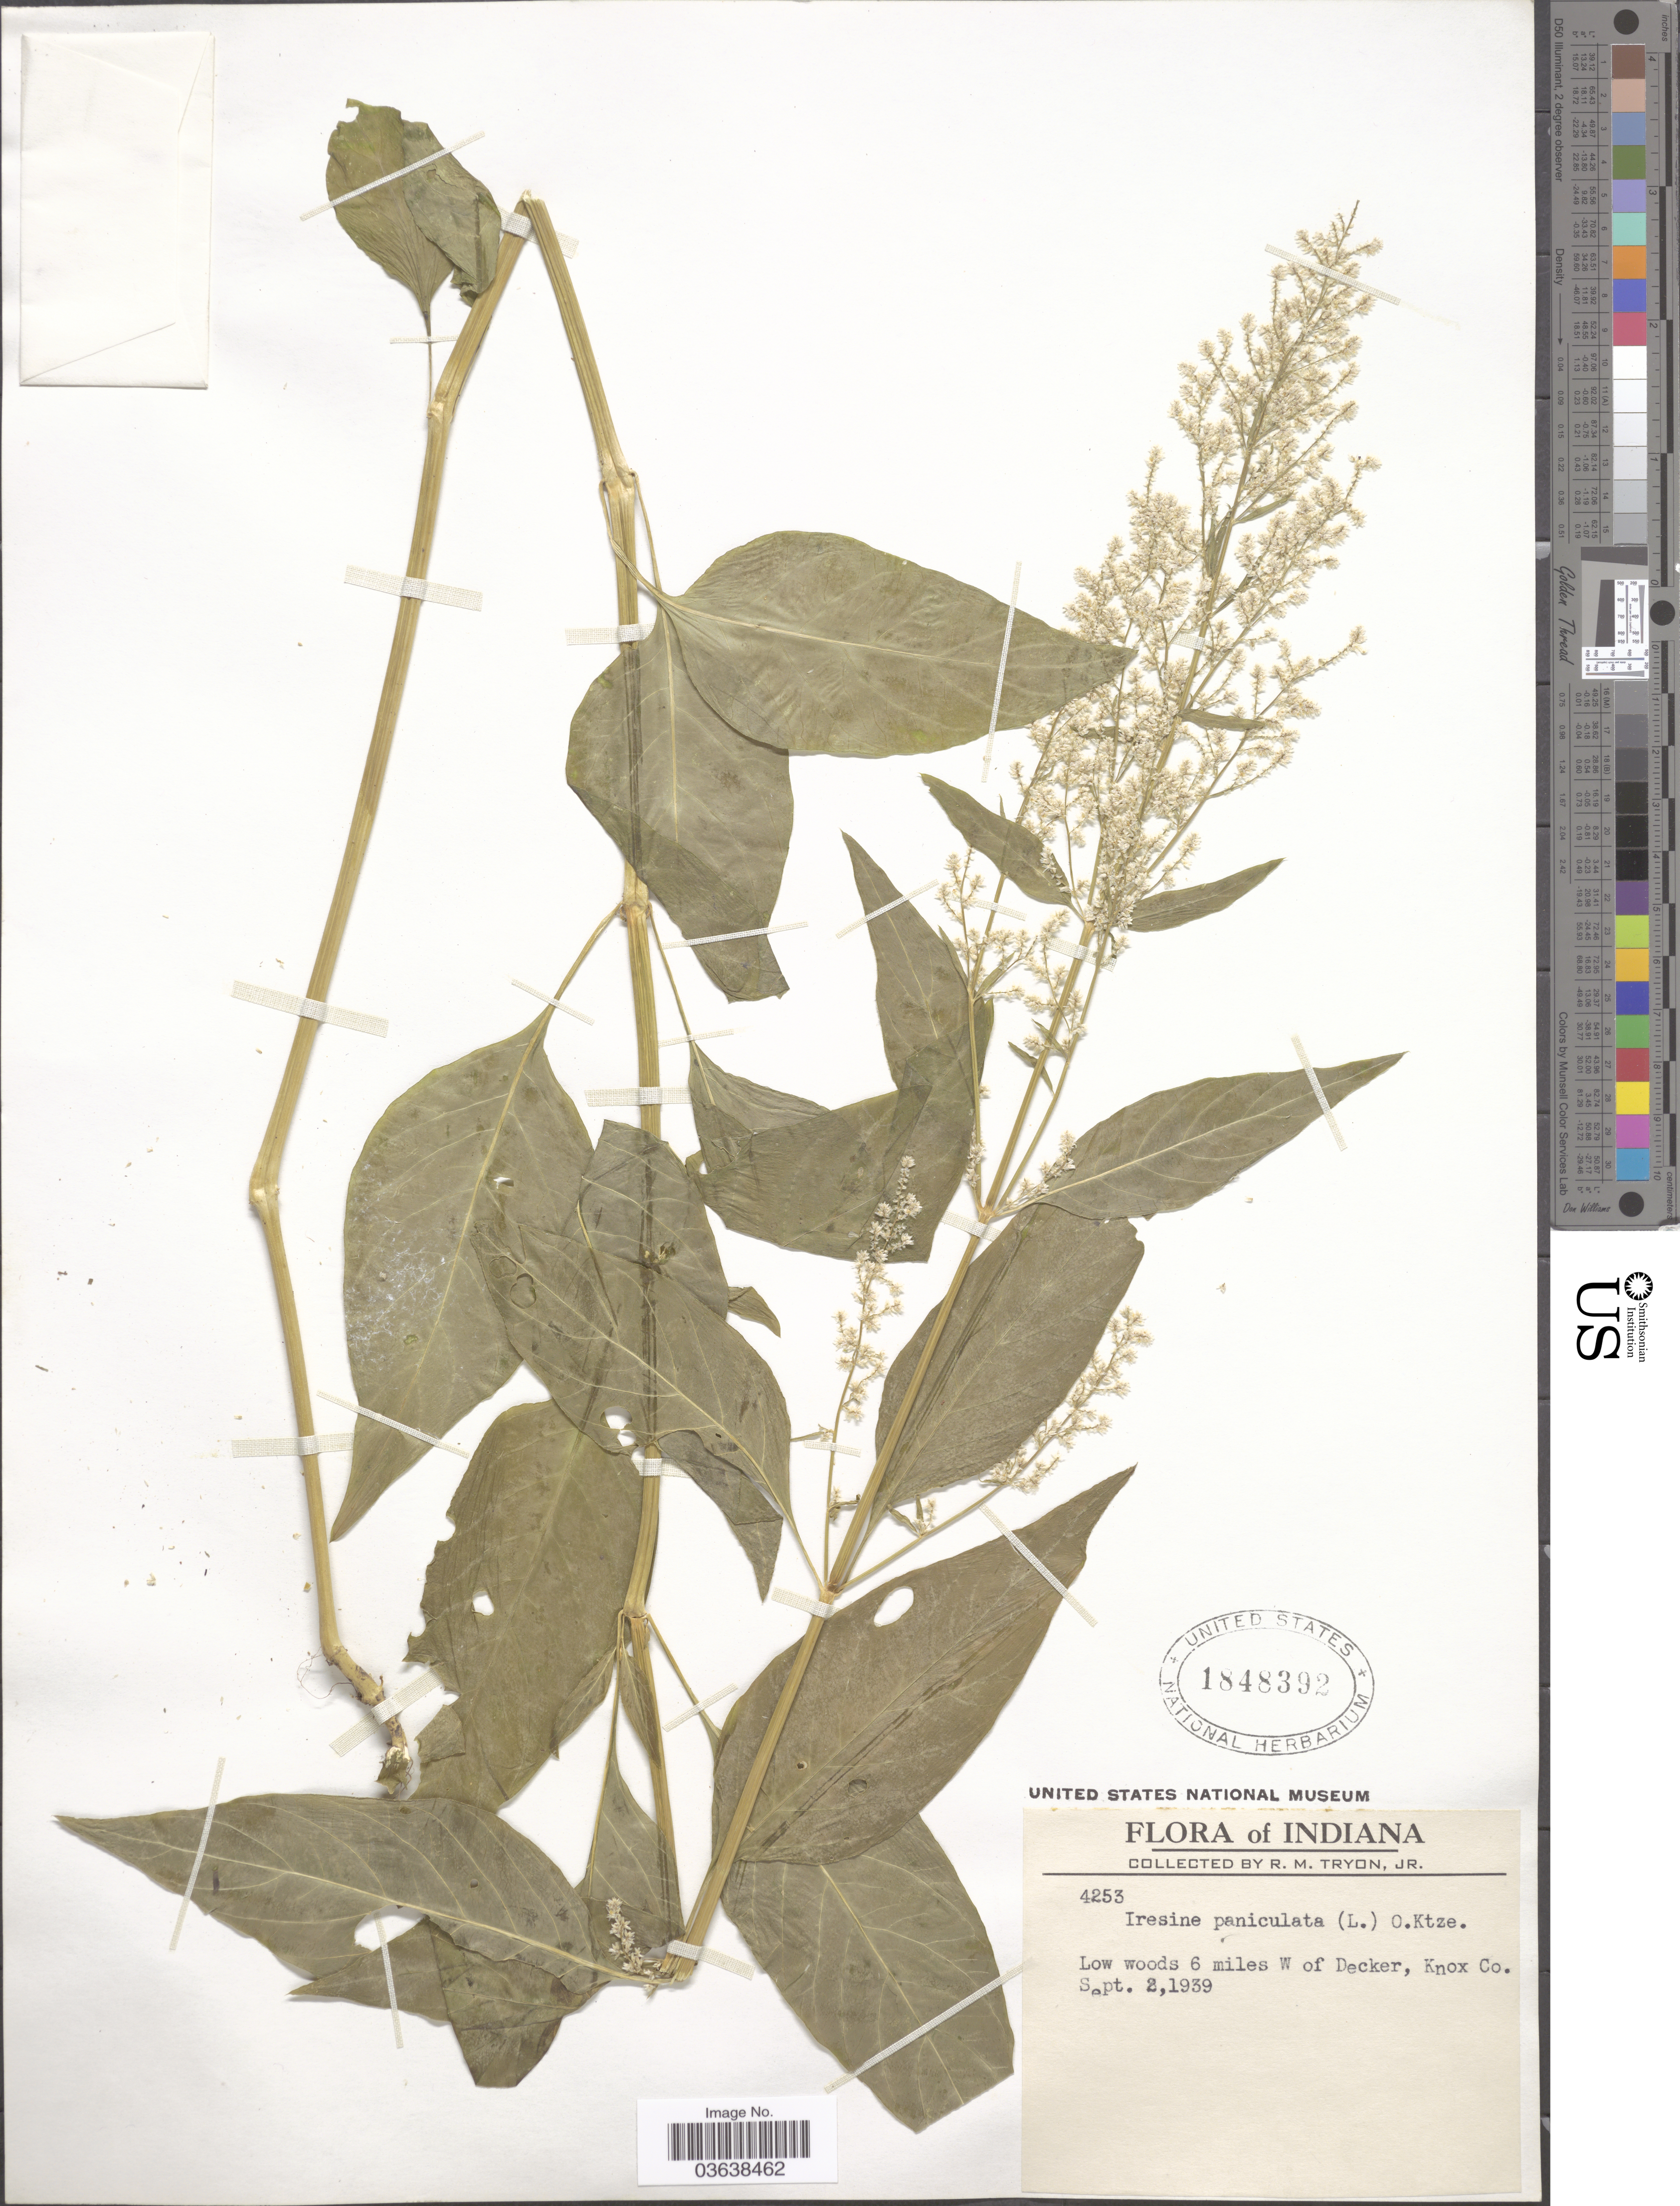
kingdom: Plantae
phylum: Tracheophyta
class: Magnoliopsida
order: Caryophyllales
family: Amaranthaceae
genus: Iresine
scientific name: Iresine rhizomatosa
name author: Standl.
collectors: R. Tryon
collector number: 4253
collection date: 1939-09-02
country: United States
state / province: Indiana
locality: Low woods 6 miles W of Decker, Knox Co.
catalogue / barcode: US 1848392